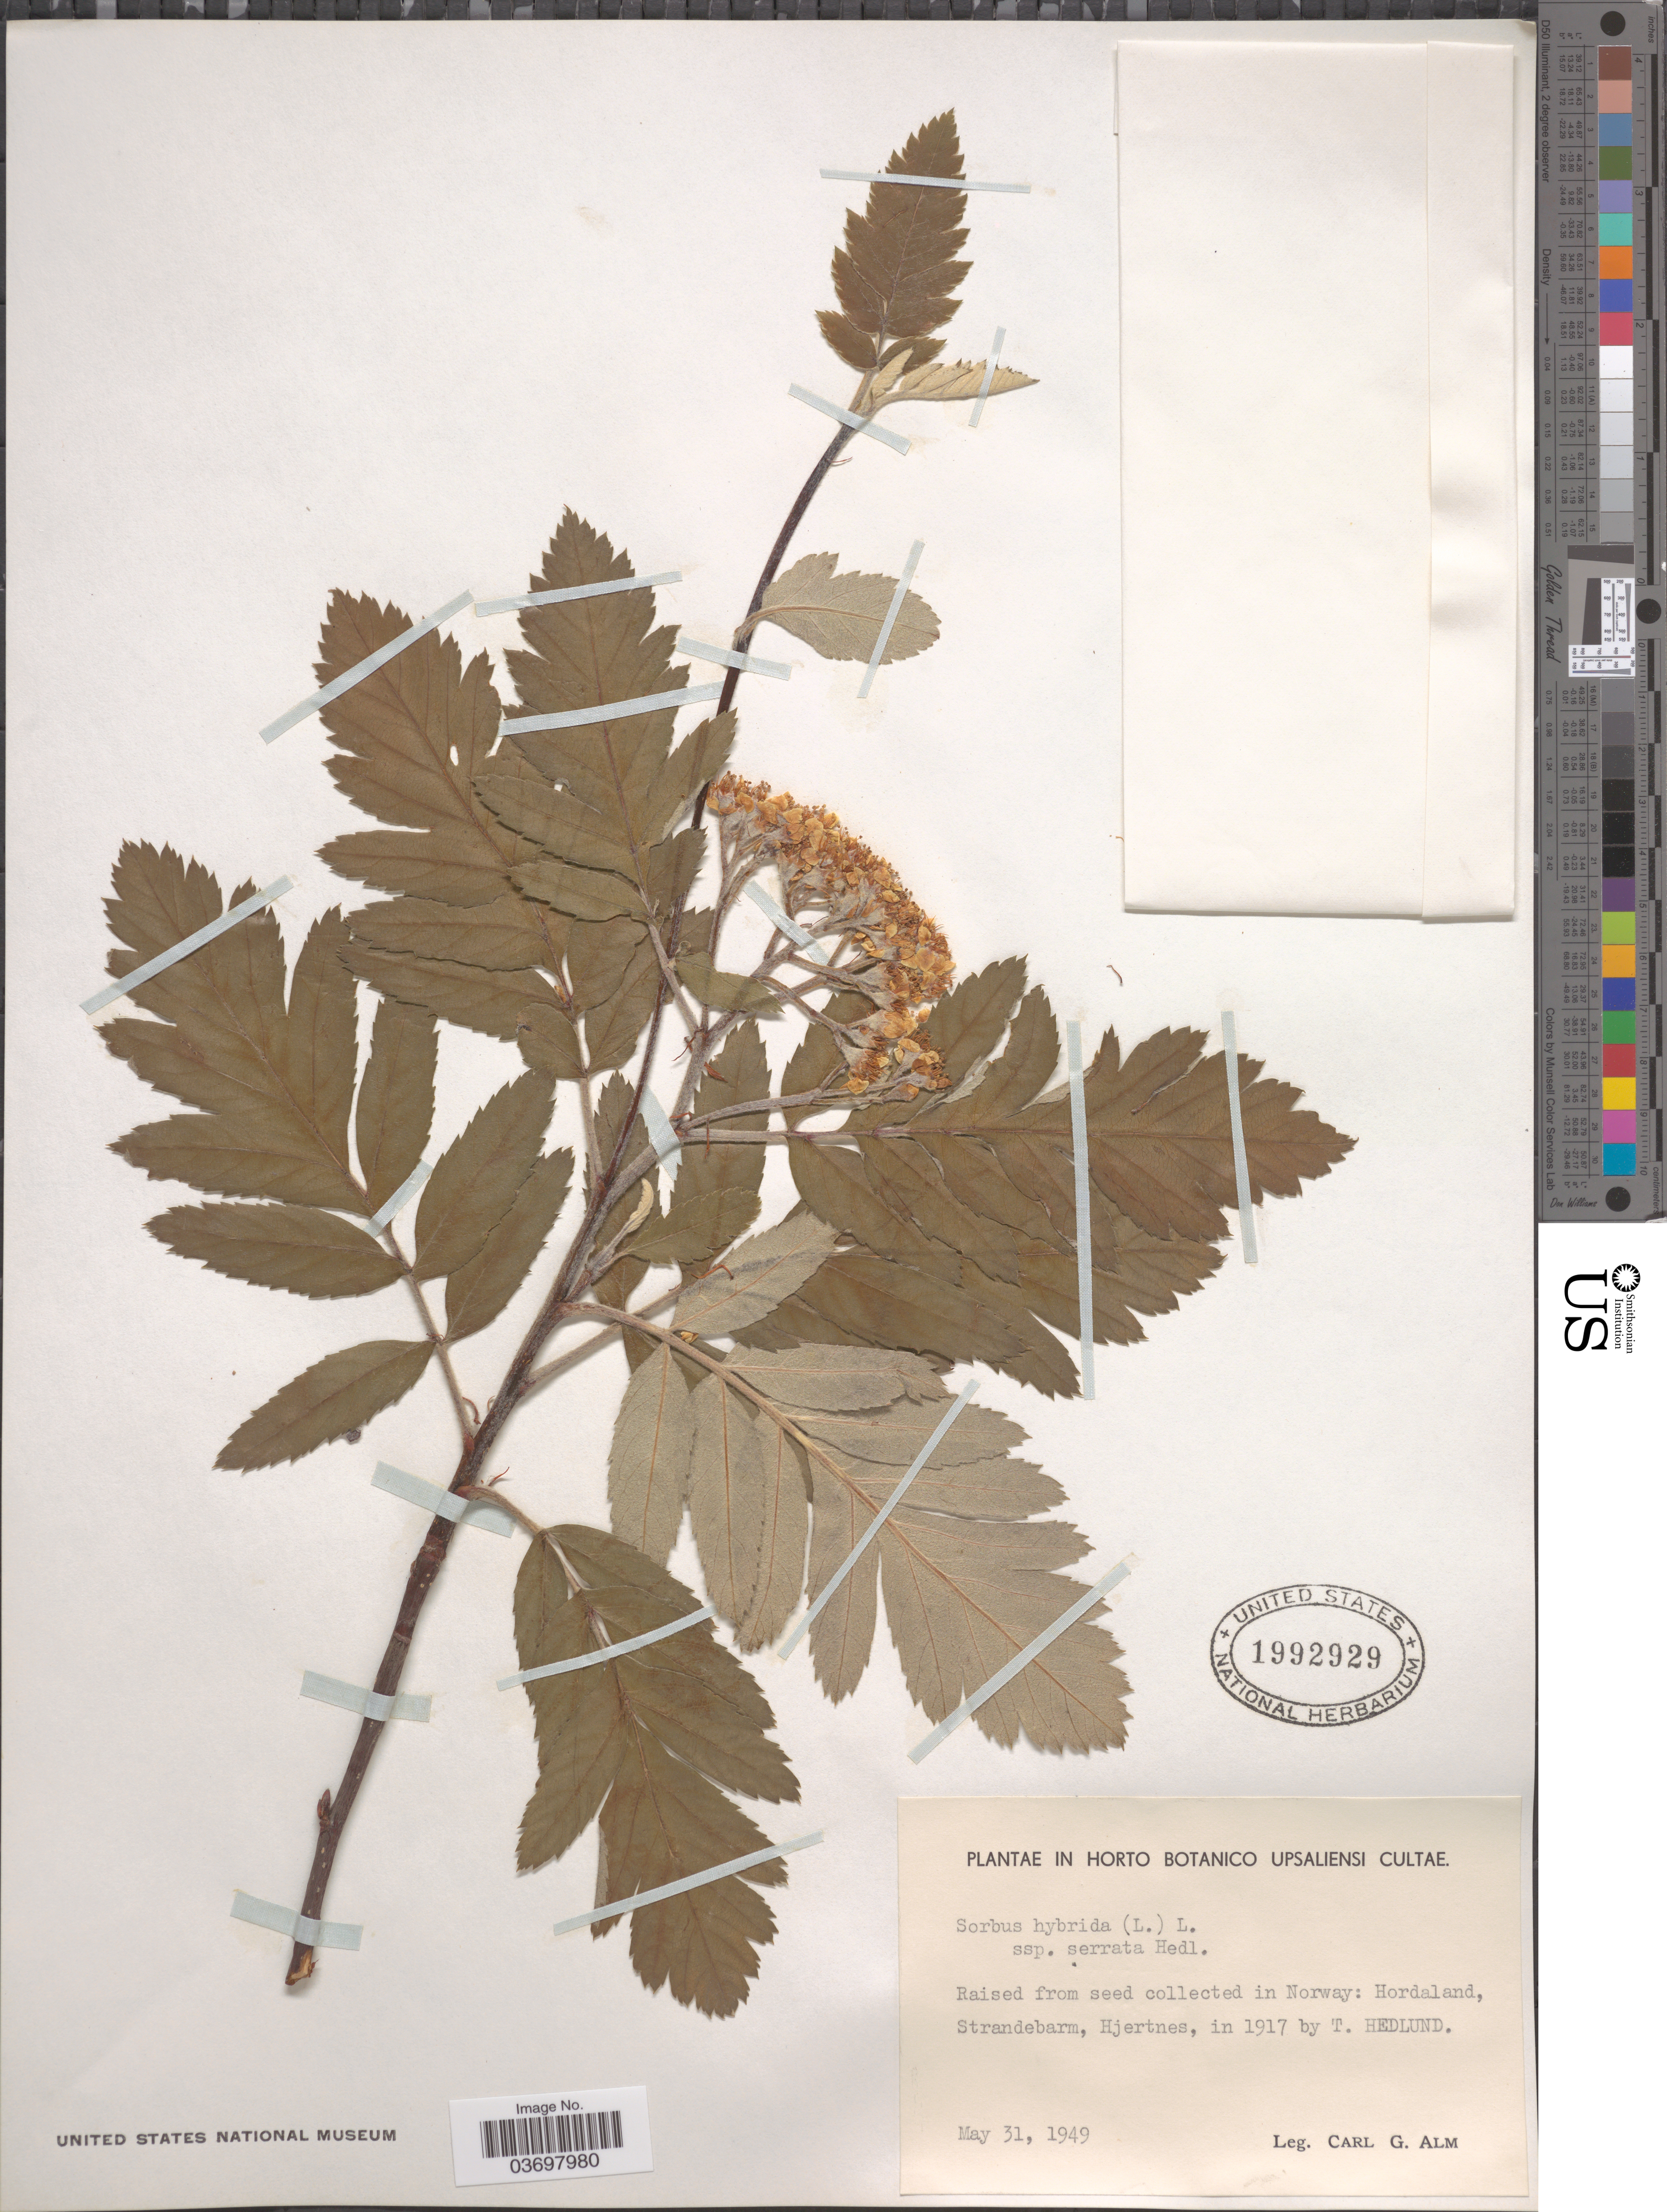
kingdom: Plantae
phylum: Tracheophyta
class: Magnoliopsida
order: Rosales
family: Rosaceae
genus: Sorbus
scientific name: Sorbus hybrida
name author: L.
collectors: C. G. Alm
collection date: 1949-05-31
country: Sweden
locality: Horto Botanico Upsaliensi Cultae.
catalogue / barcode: US 1992929